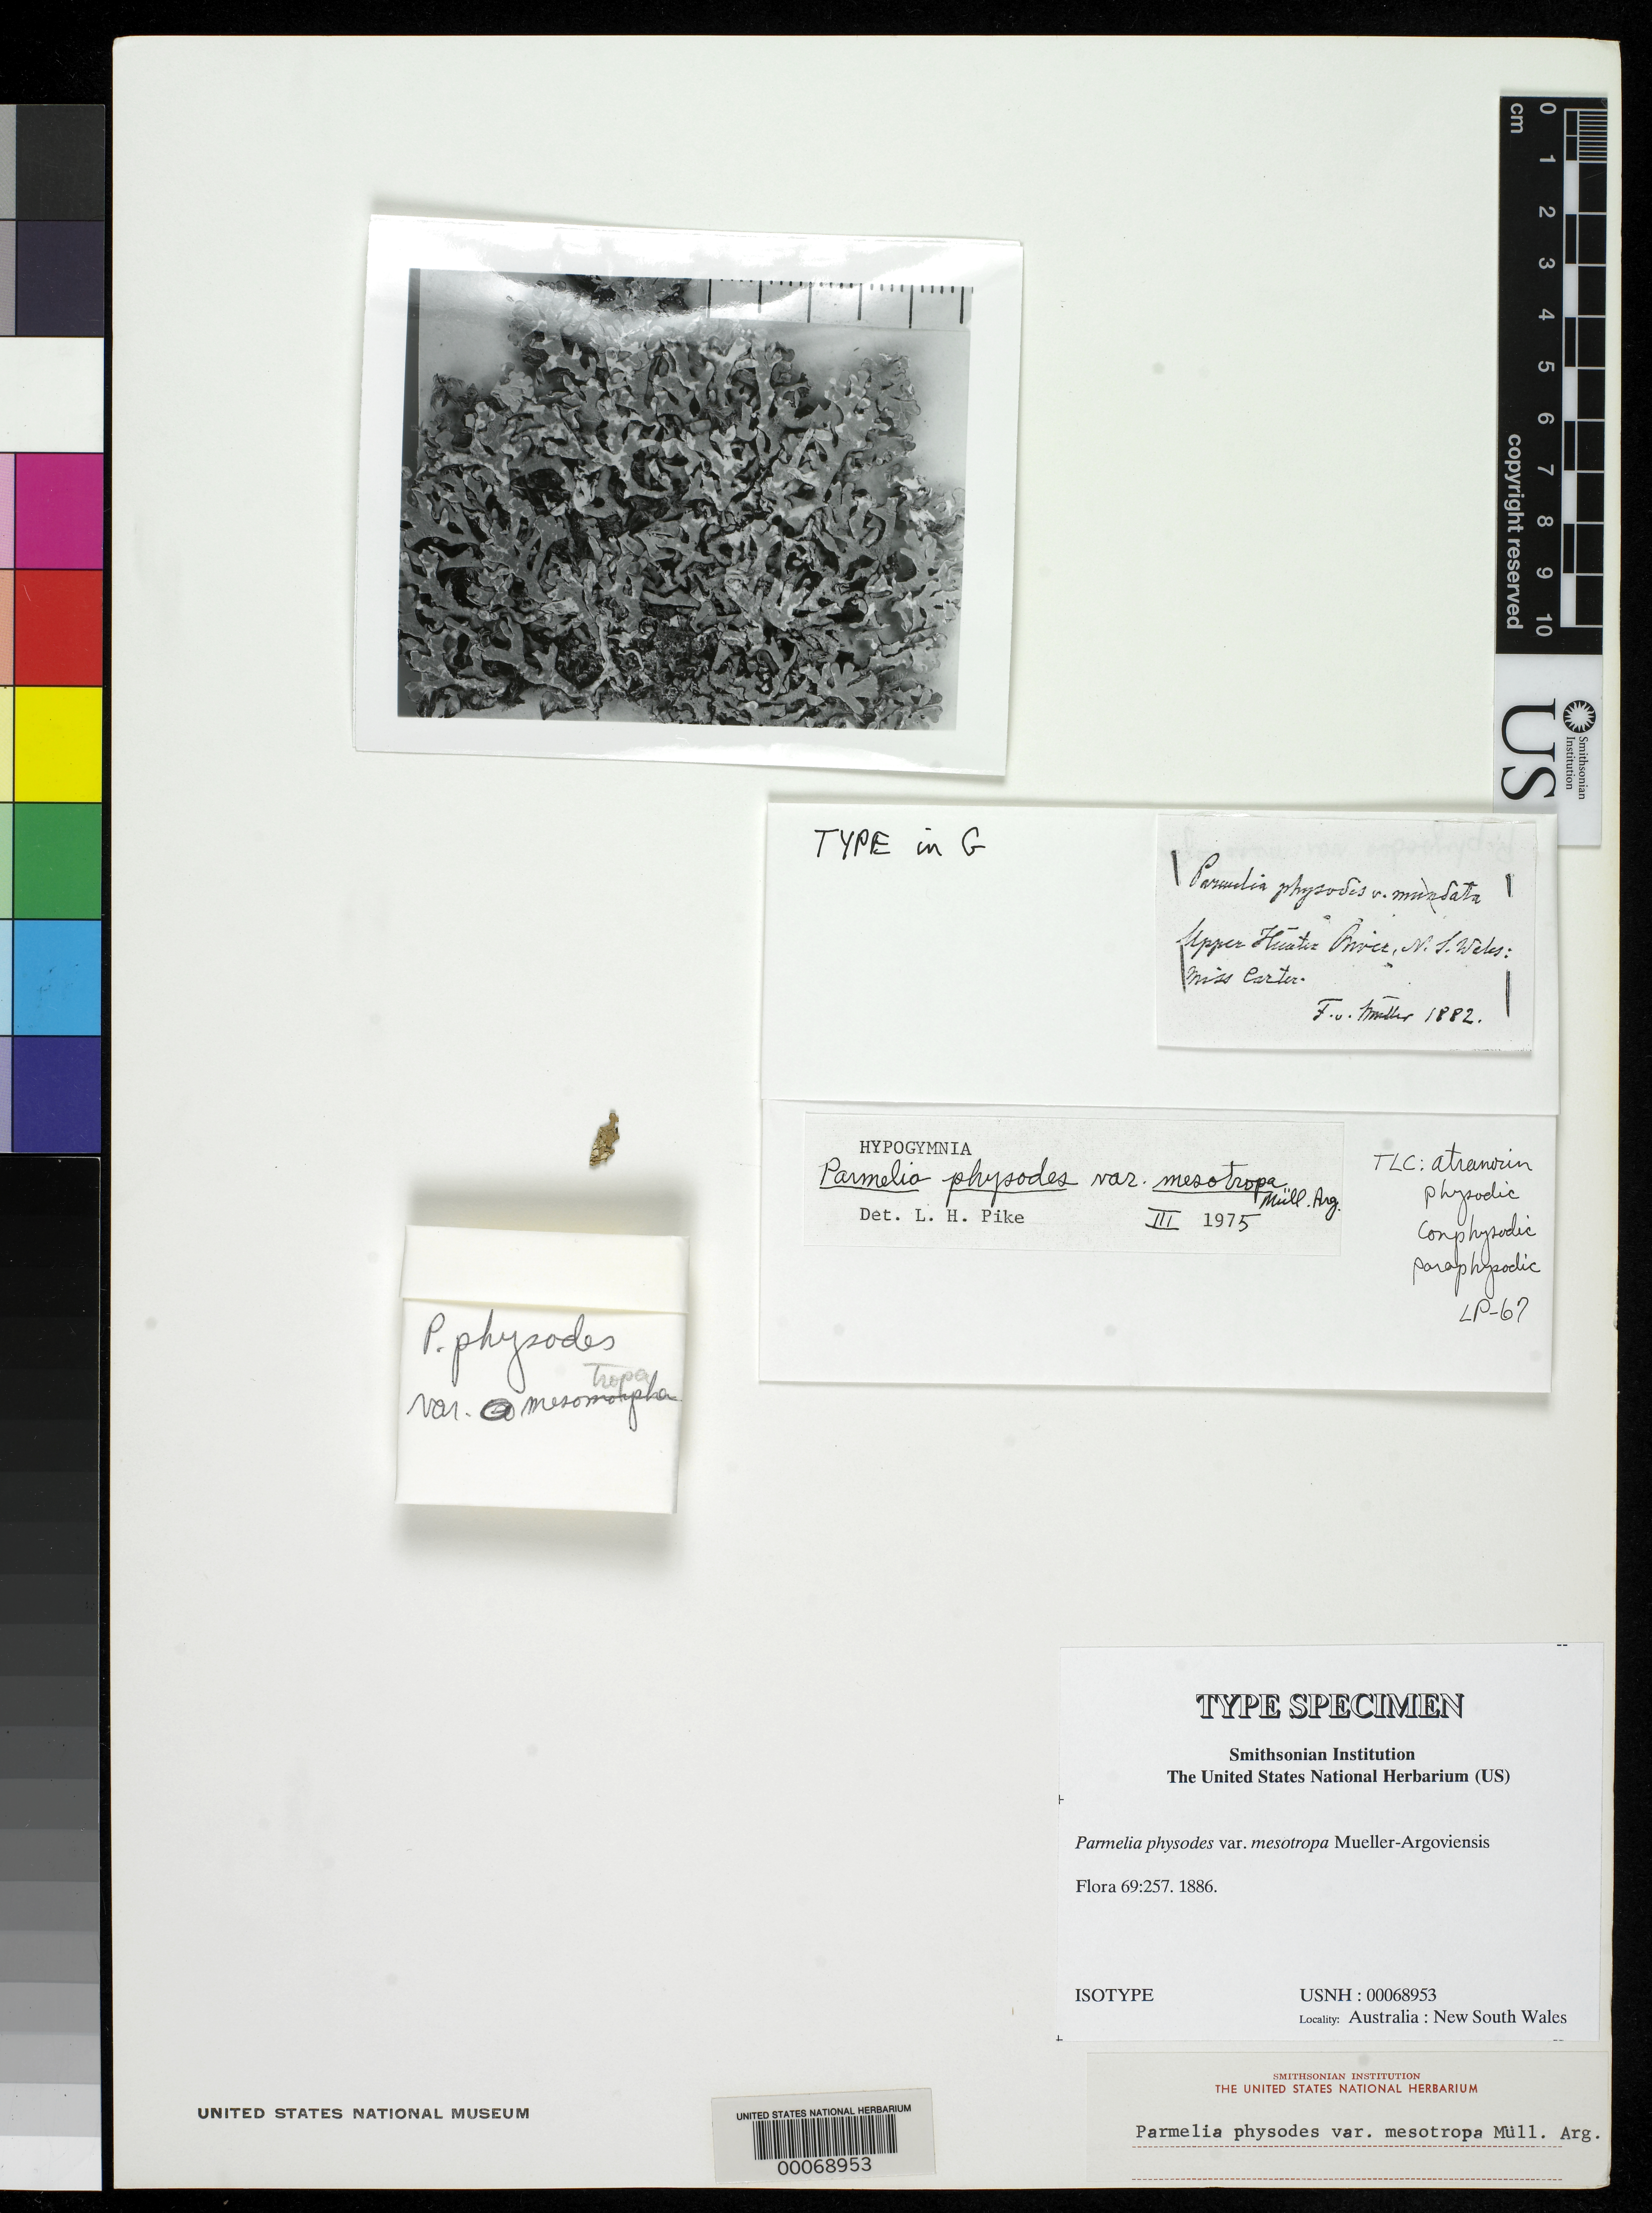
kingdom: Fungi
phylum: Ascomycota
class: Lecanoromycetes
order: Lecanorales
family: Parmeliaceae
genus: Parmelia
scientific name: Parmelia physodes var. mesotropa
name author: Müll. Arg.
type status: Isotype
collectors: -. Carter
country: Australia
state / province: New South Wales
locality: Upper Hunter River.